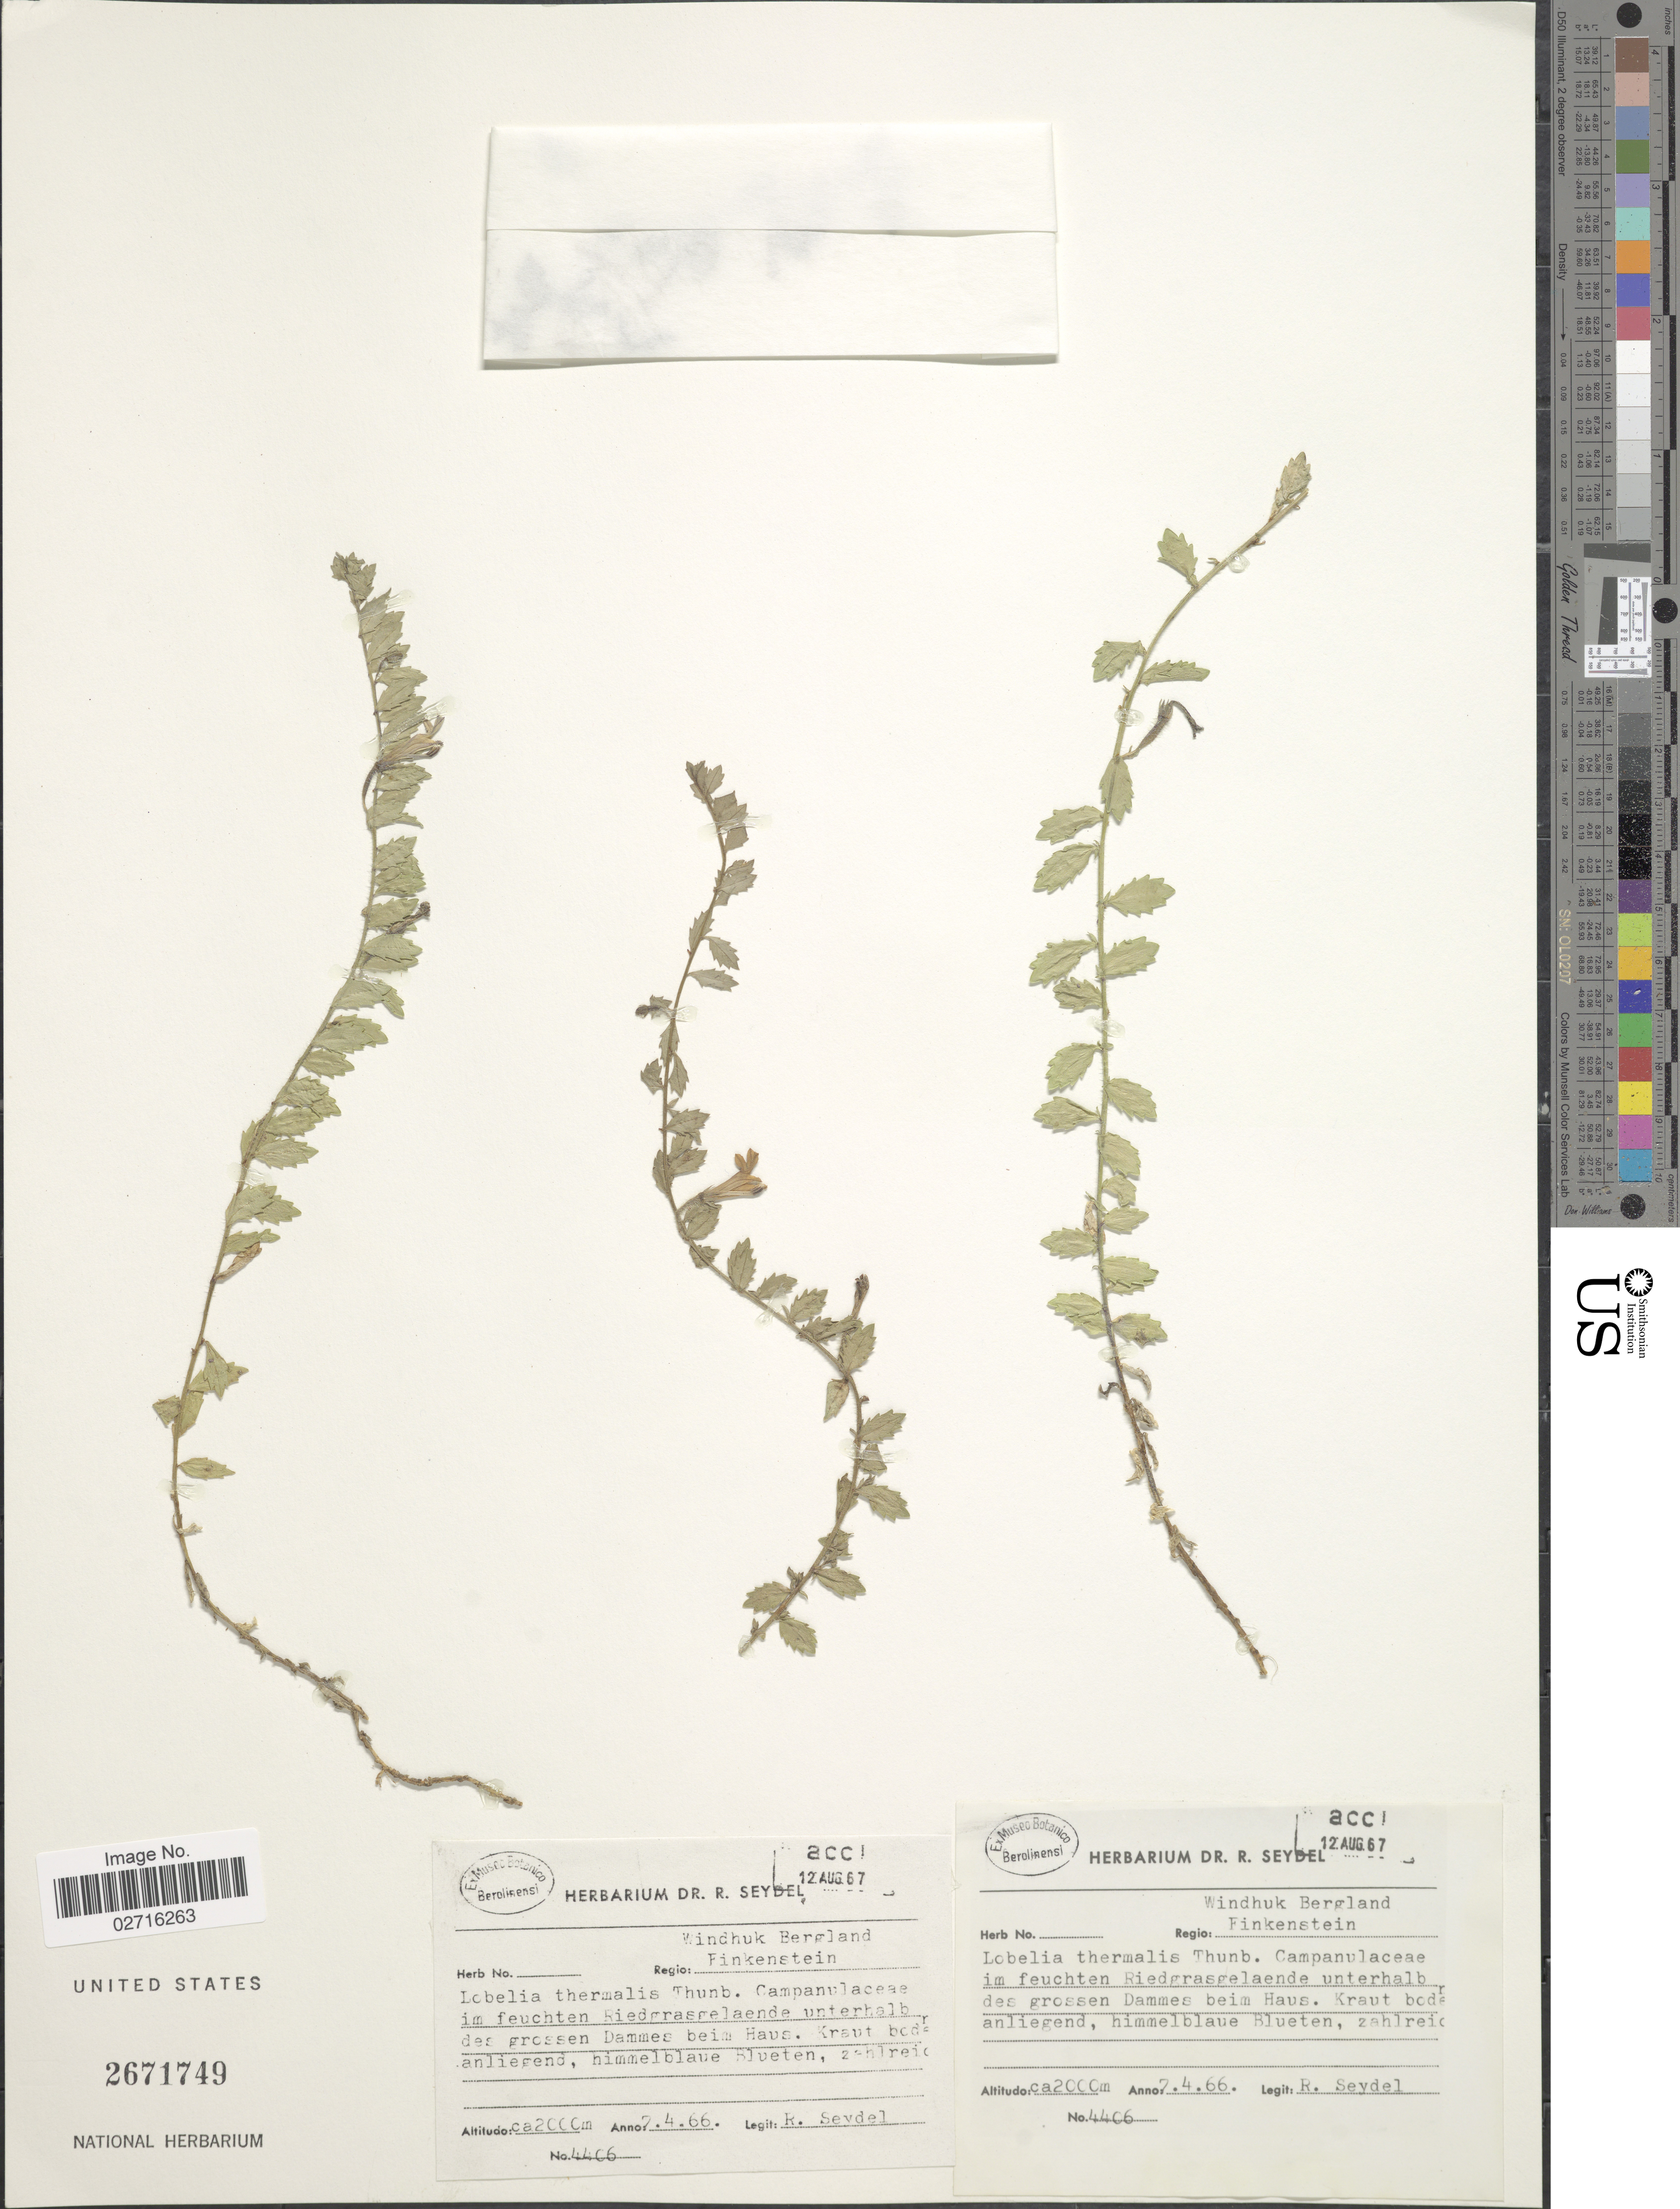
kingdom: Plantae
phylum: Tracheophyta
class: Magnoliopsida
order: Asterales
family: Campanulaceae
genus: Lobelia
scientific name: Lobelia thermalis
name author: Thunb.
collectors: R. Seydel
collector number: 4406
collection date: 1966-04-07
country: Namibia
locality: Regio Windhuk Bergland Finkenstein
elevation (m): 2000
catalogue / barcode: US 2671749